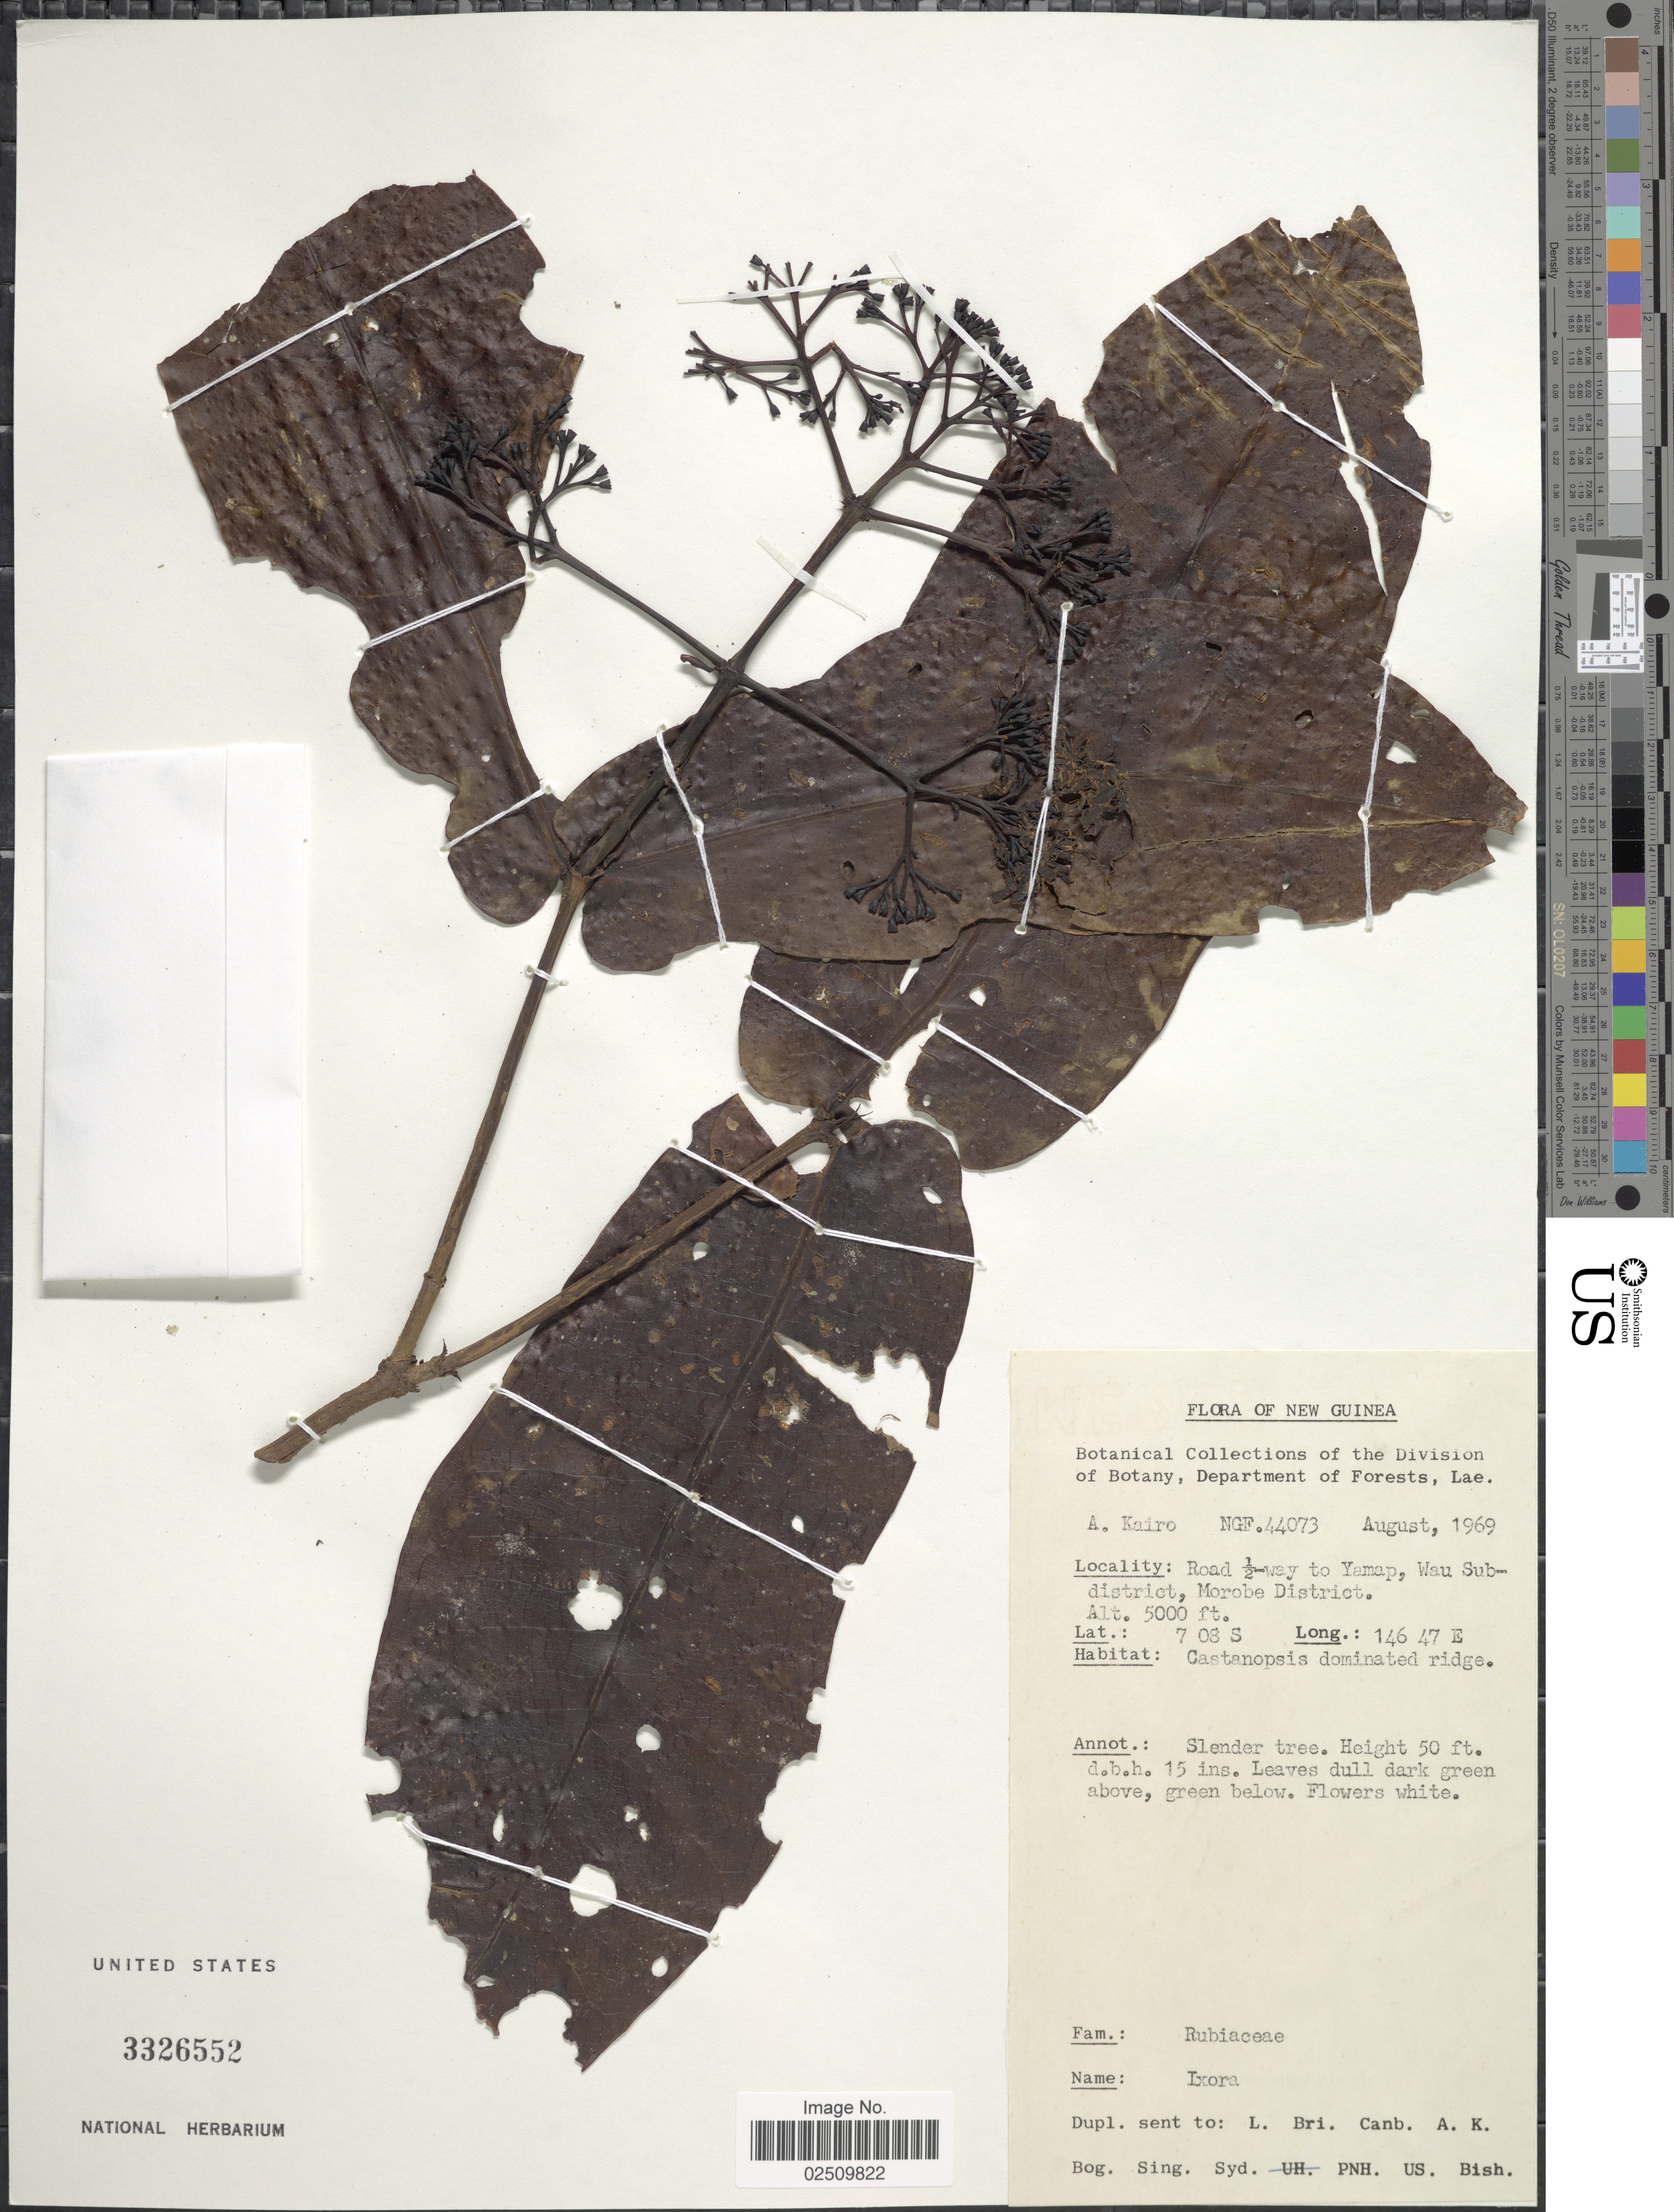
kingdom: Plantae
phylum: Tracheophyta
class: Magnoliopsida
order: Gentianales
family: Rubiaceae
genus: Ixora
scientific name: Ixora sp.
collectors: A. Kairo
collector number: NGF 44073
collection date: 1969-08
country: Papua New Guinea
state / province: Morobe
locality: New Guinea. Road ½-way to Yamap, Wau Sub-district, Morobe District.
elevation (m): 1524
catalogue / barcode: US 3326552